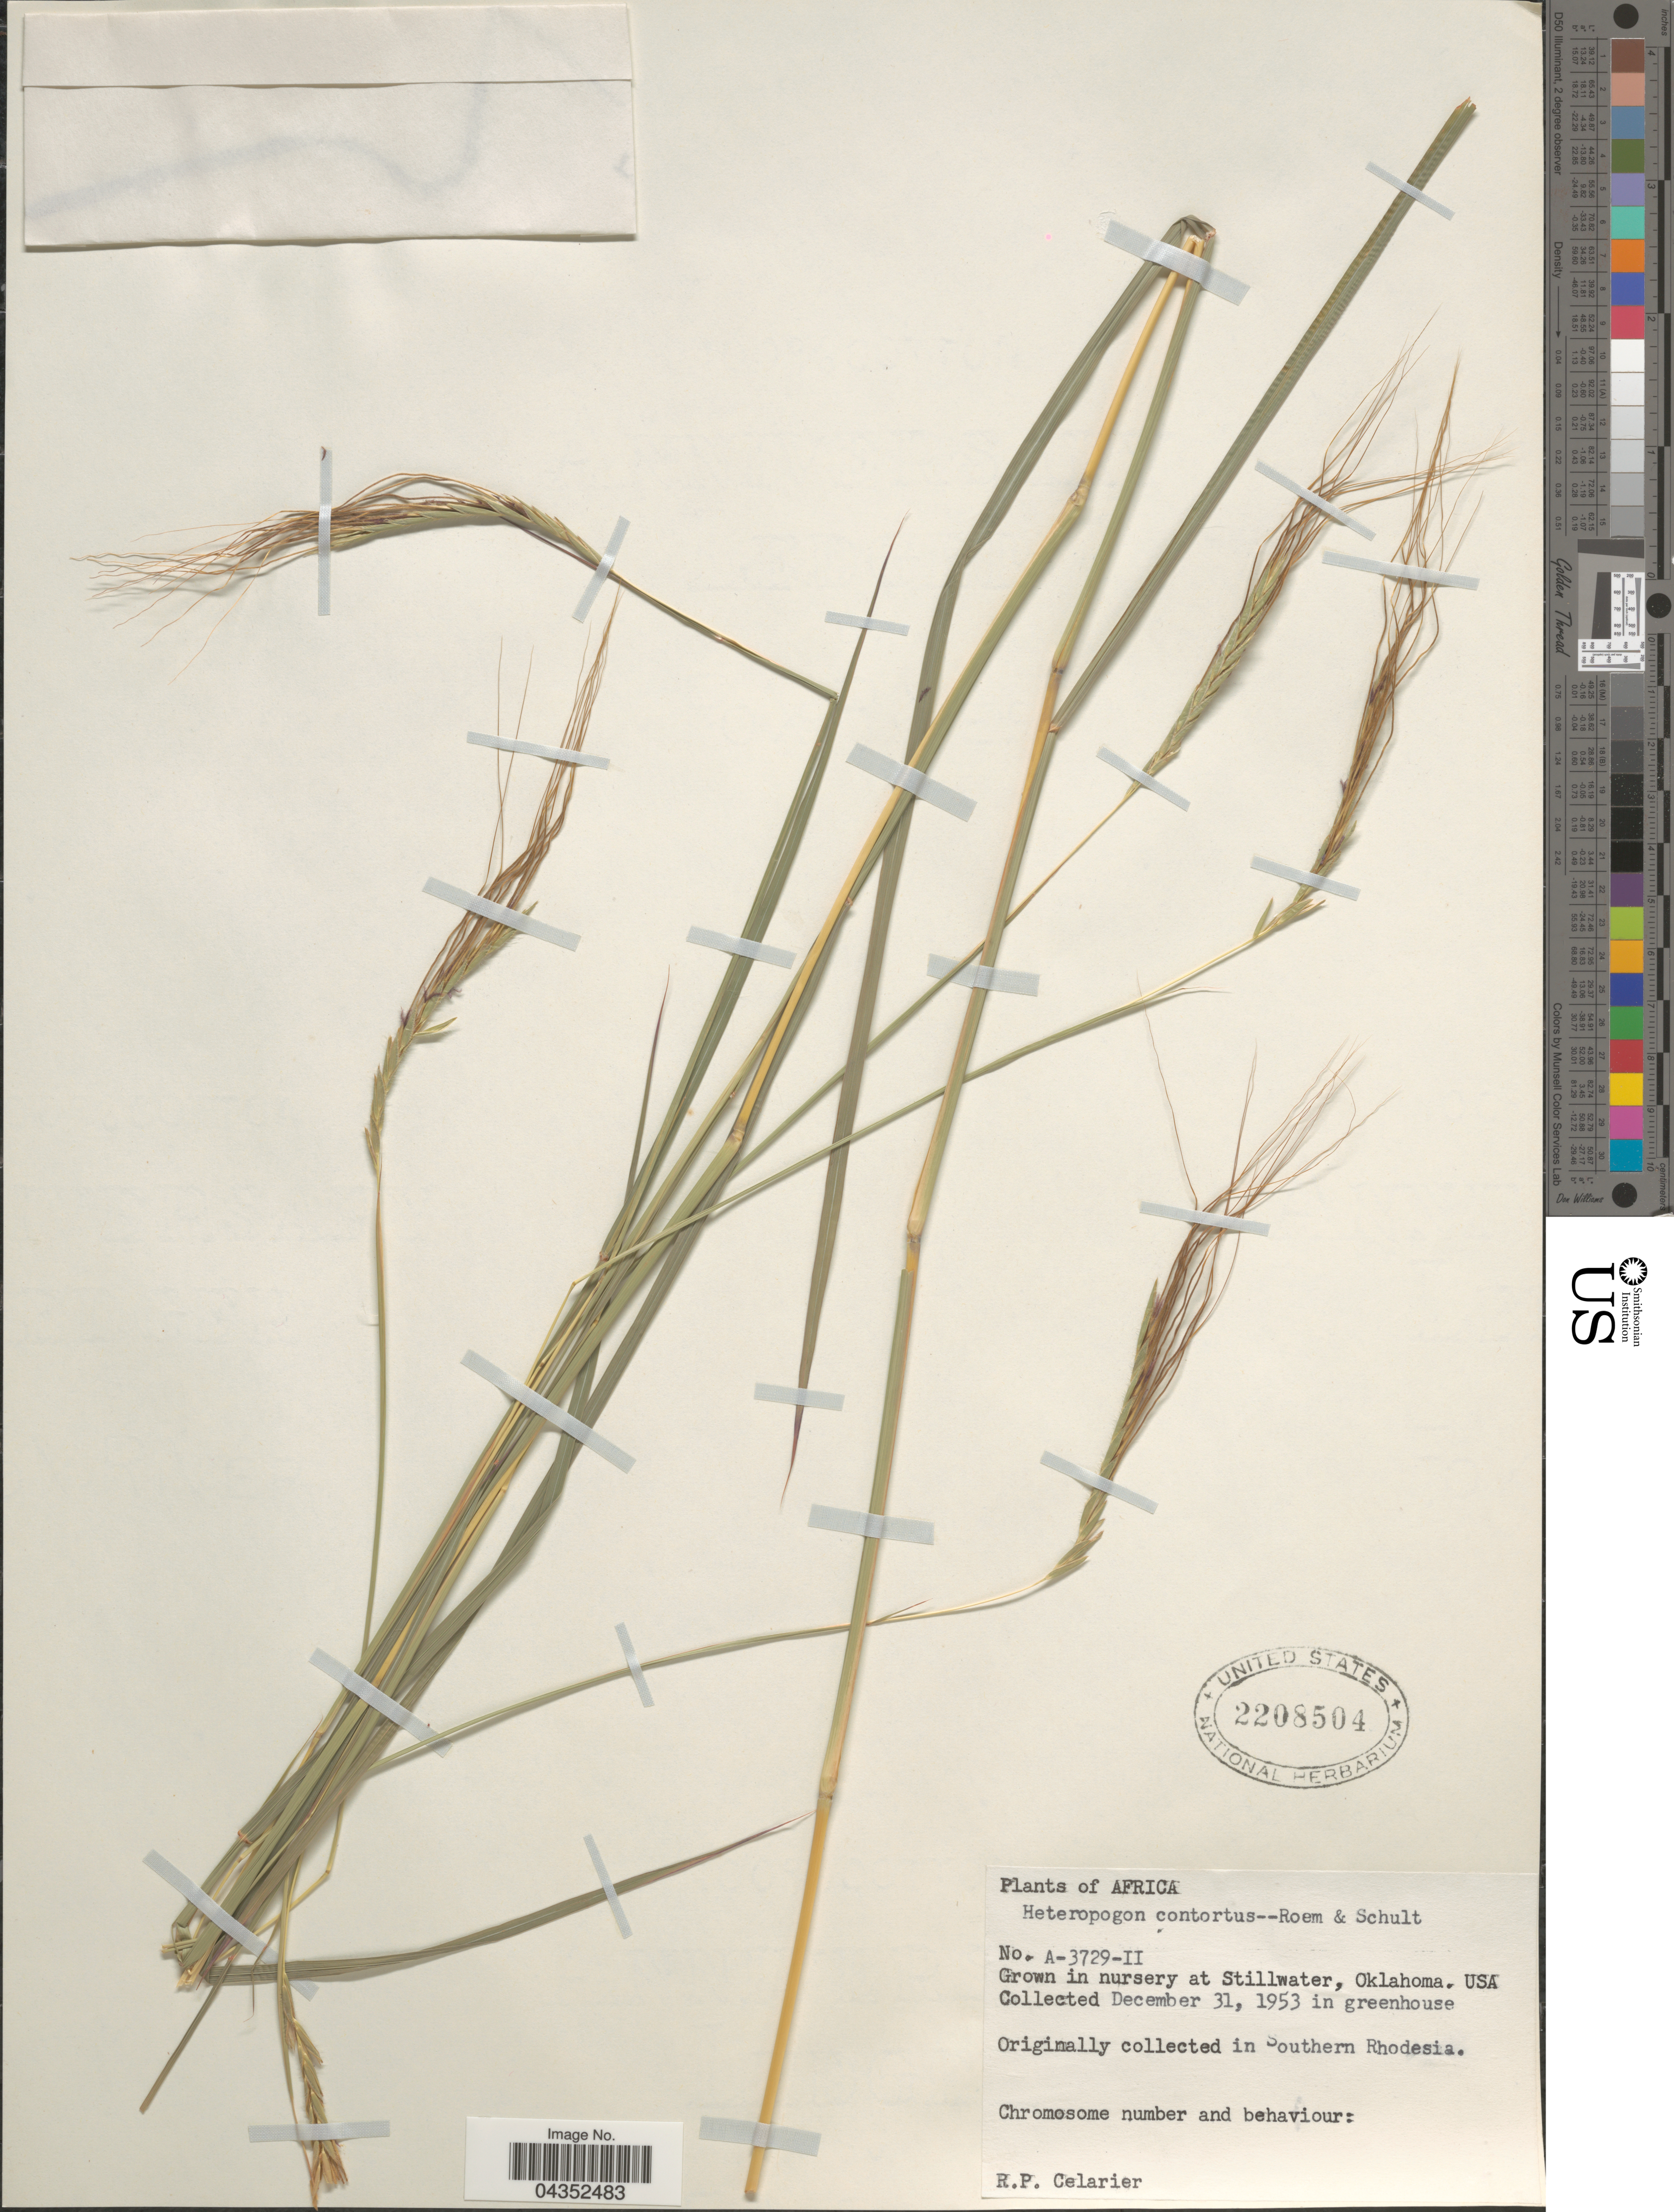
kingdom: Plantae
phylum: Tracheophyta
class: Liliopsida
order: Poales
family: Poaceae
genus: Heteropogon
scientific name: Heteropogon contortus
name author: (L.) P. Beauv. ex Roem. & Schult.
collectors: R. Celarier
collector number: A-3729-II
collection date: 1953-12-31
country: United States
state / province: Oklahoma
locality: In greenhouse.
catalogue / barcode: US 2208504